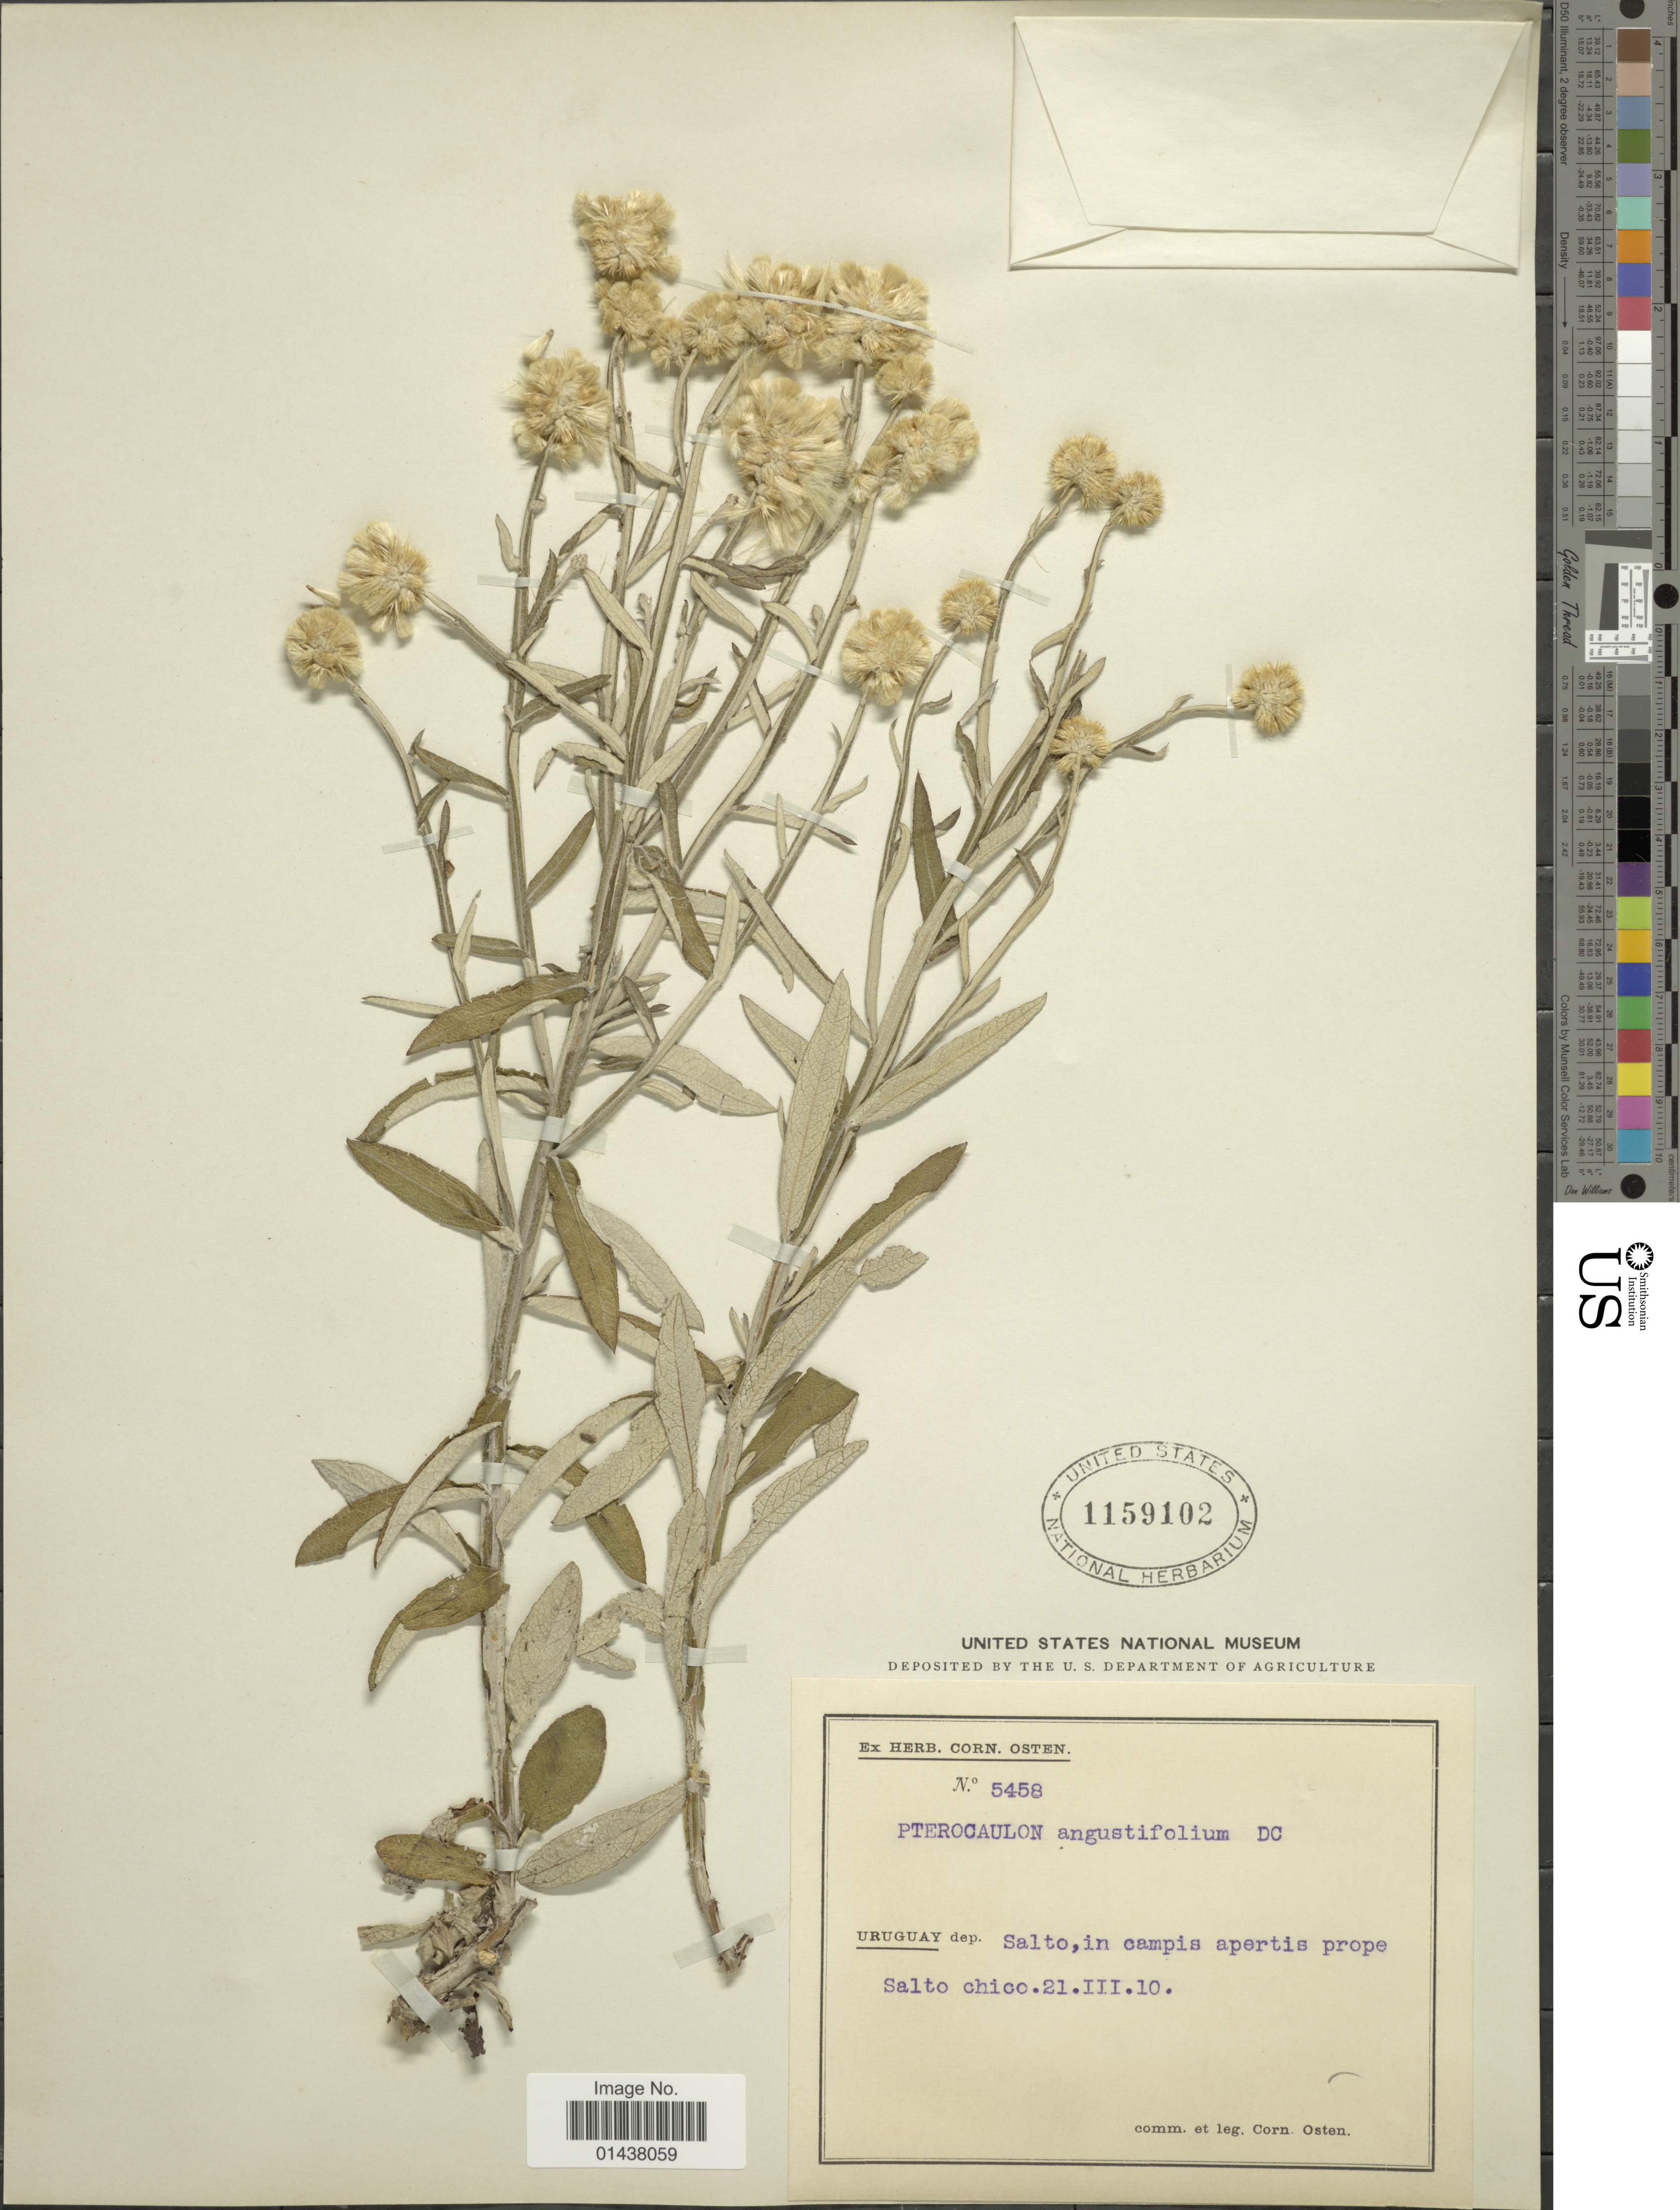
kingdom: Plantae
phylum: Tracheophyta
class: Magnoliopsida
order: Asterales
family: Asteraceae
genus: Pterocaulon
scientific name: Pterocaulon angustifolium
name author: DC.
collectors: C. Osten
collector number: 5458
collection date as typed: Transcribed d/m/y: 21/3/10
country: Uruguay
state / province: Salto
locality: In campis apertis prope Salto chico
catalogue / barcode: US 1159102